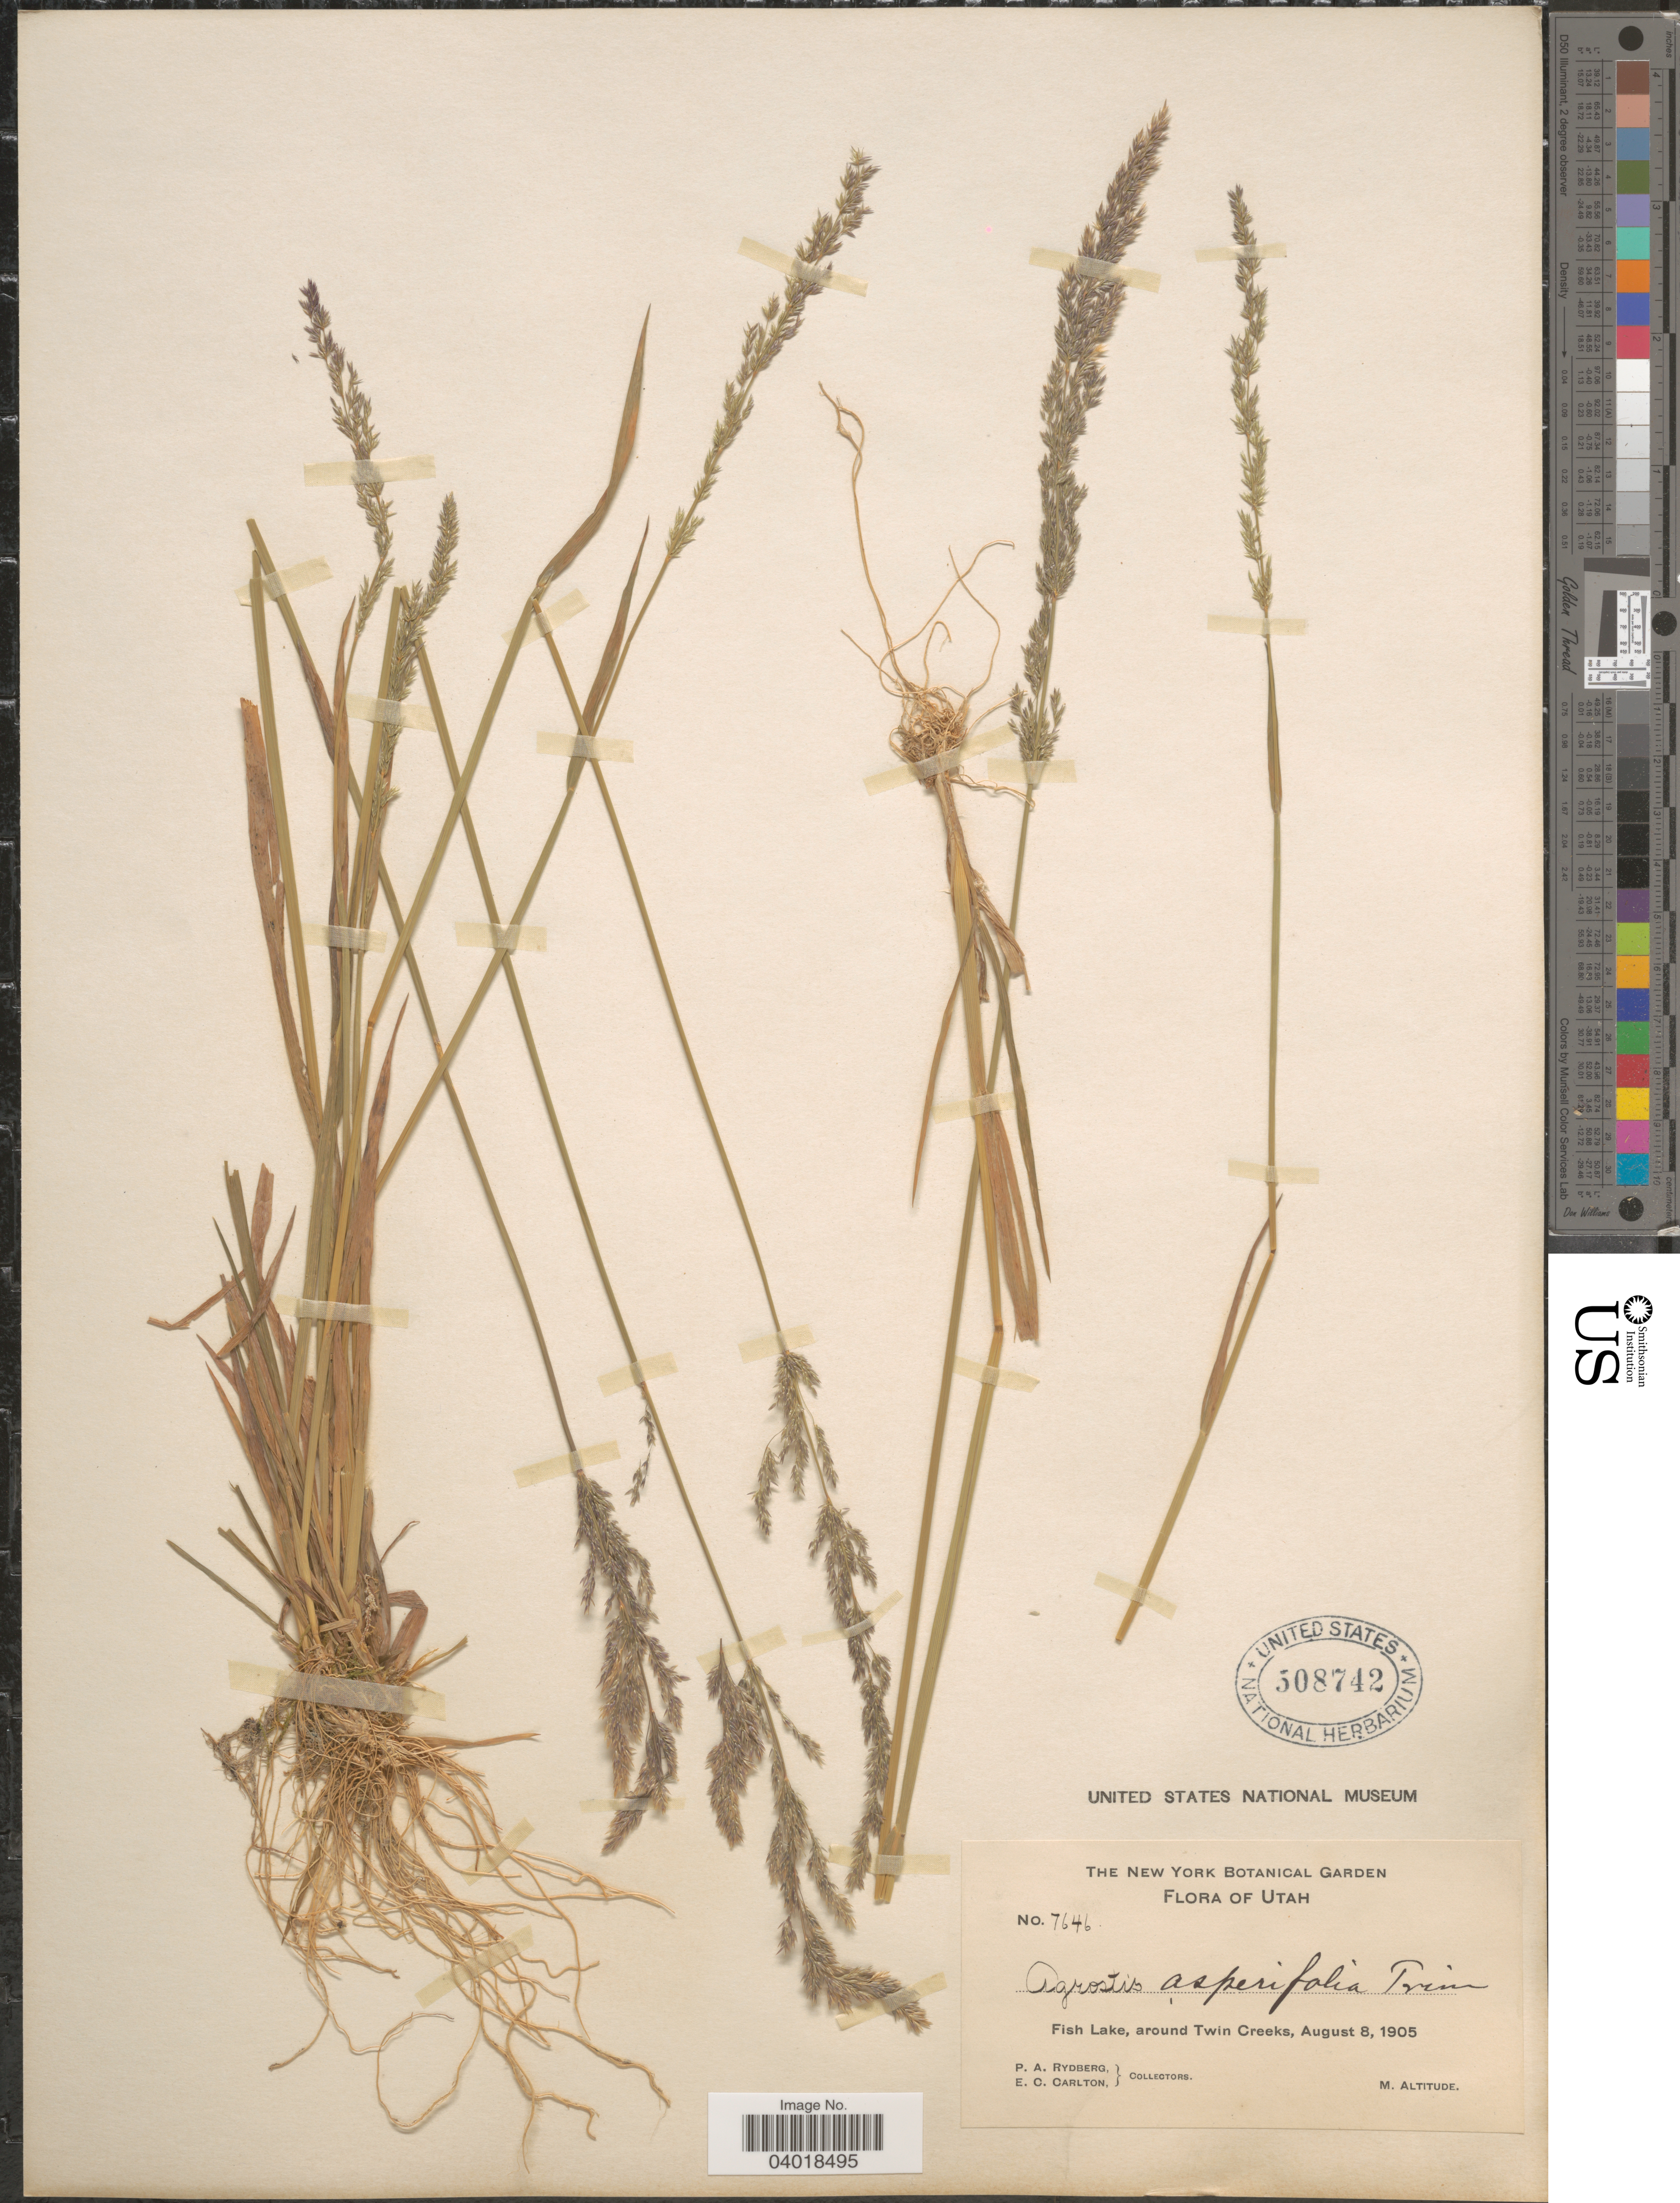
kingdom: Plantae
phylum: Tracheophyta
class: Liliopsida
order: Poales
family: Poaceae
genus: Agrostis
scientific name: Agrostis exarata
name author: Trin.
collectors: P. A. Rydberg & E. Carlton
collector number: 7646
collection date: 1905-08-08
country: United States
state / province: Utah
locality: Fish Lake, around Twin Creeks.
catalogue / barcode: US 508742